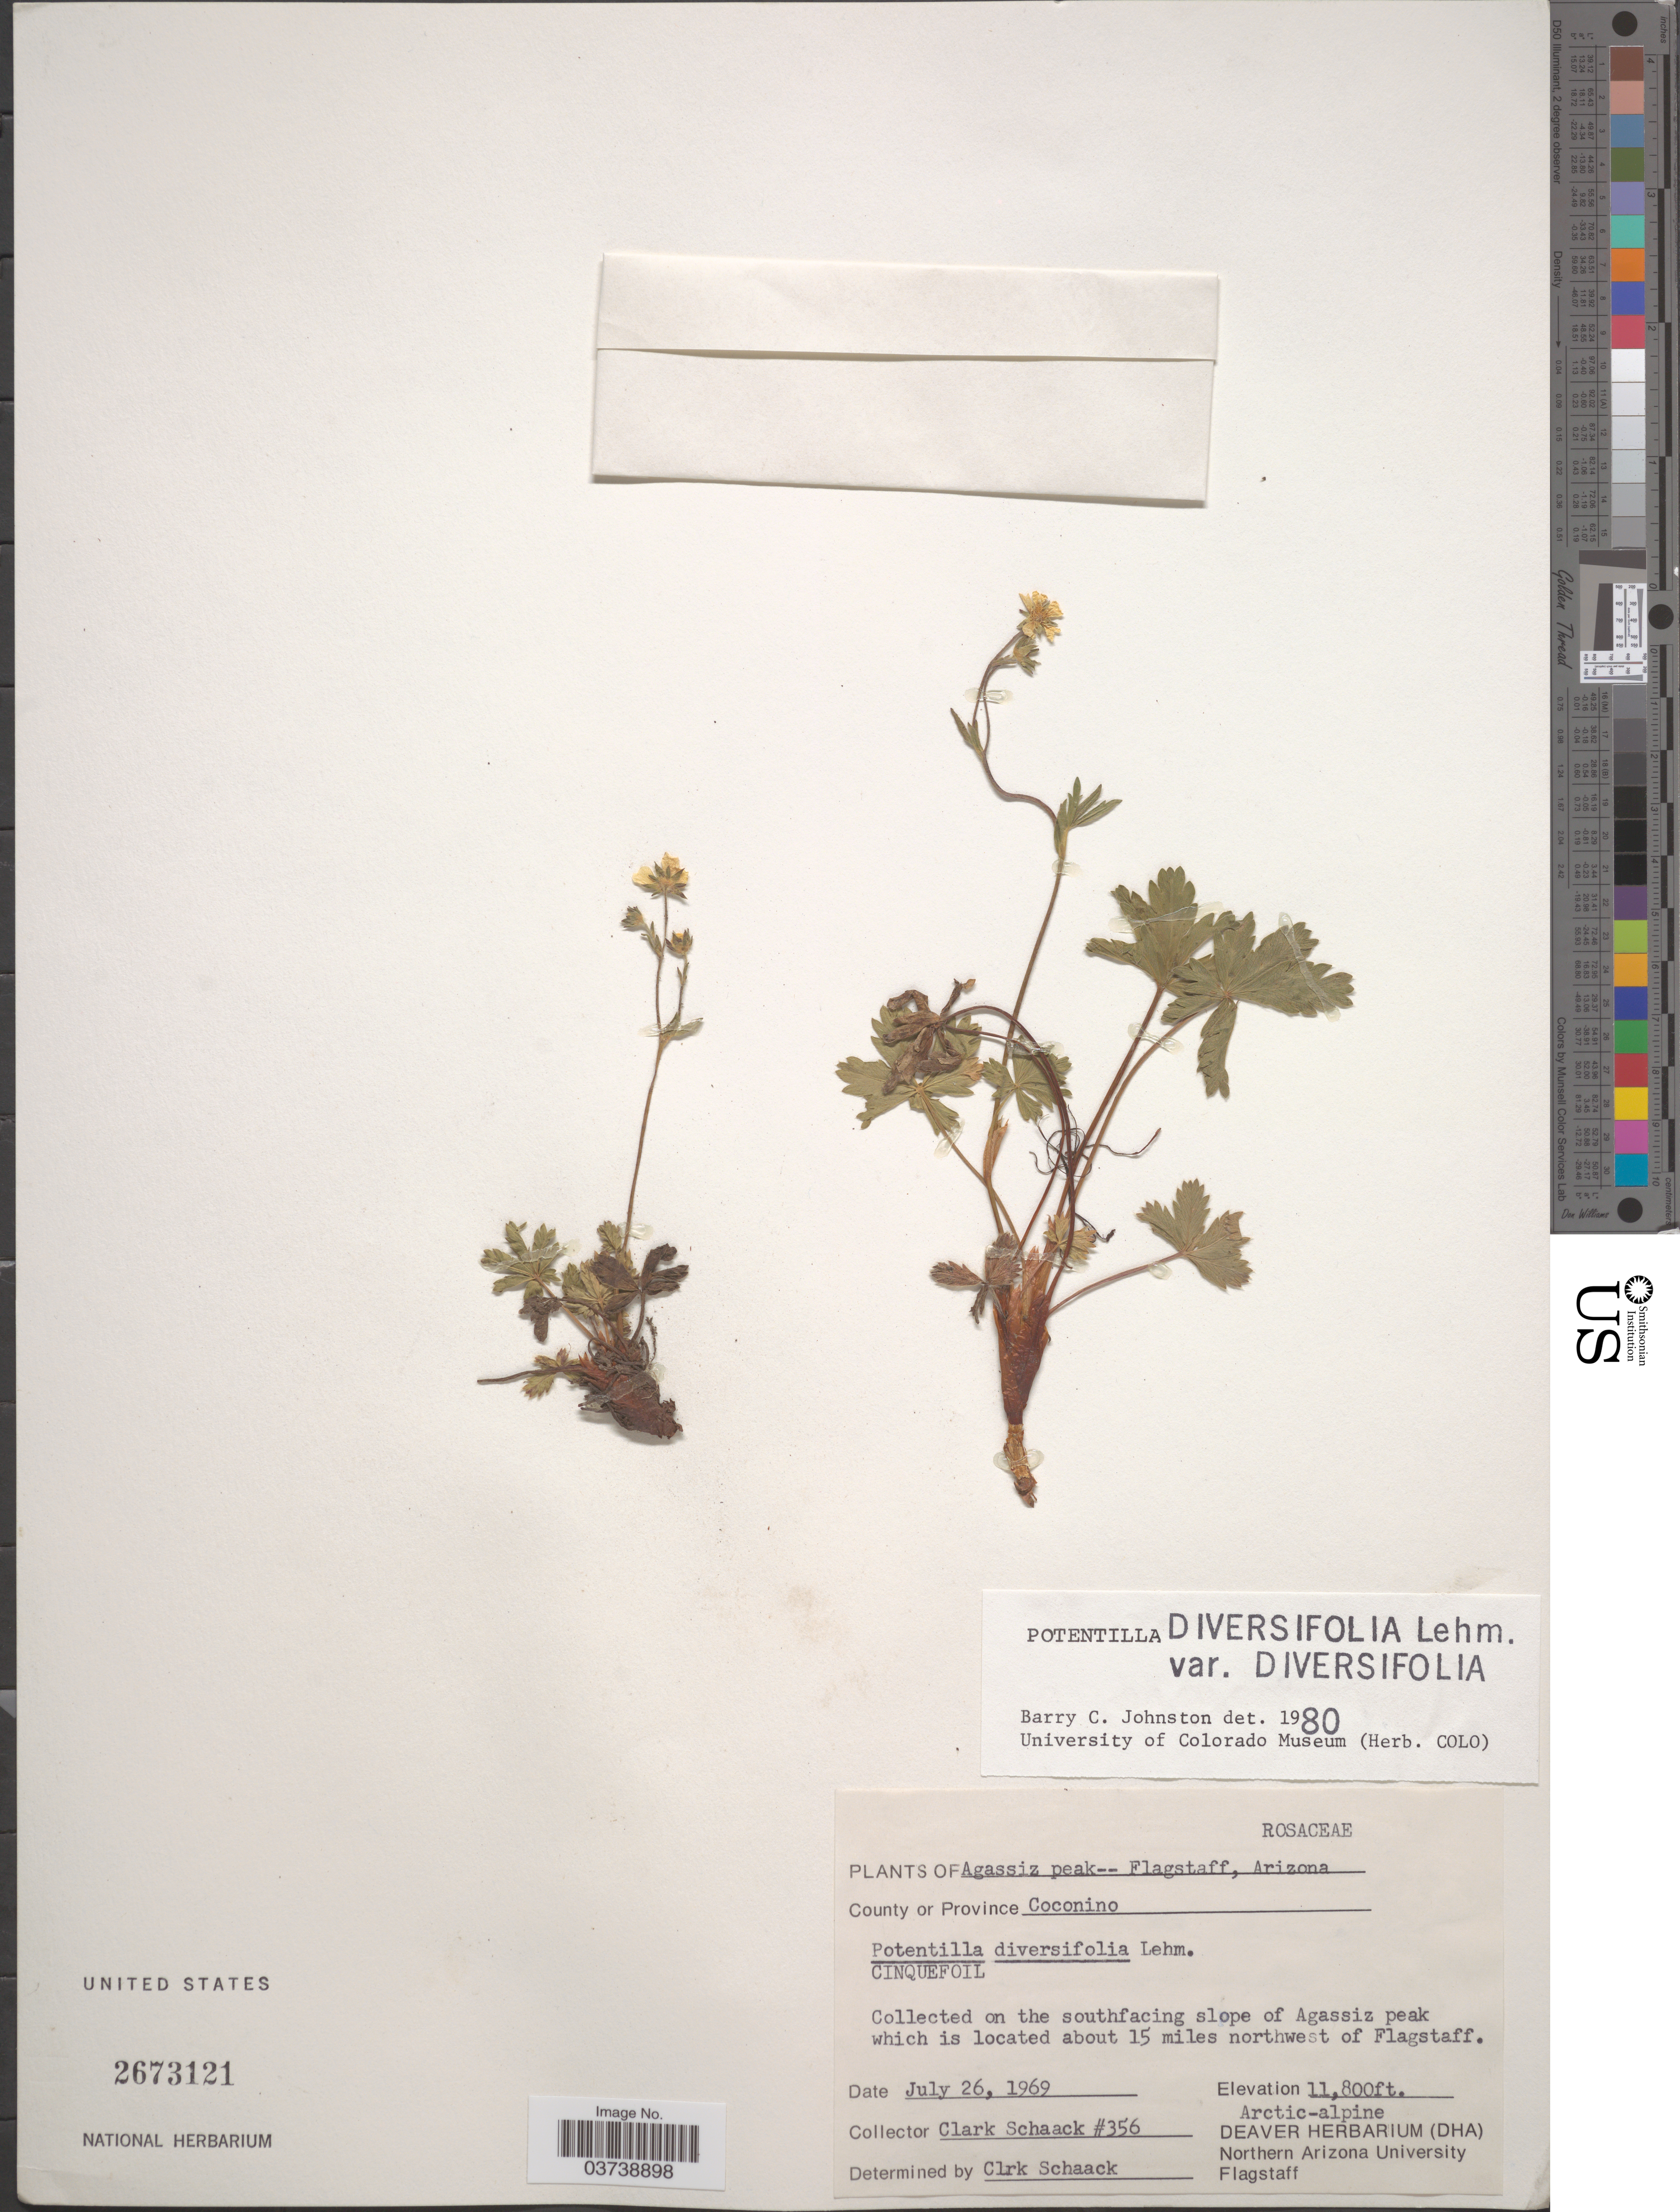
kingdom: Plantae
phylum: Tracheophyta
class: Magnoliopsida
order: Rosales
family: Rosaceae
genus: Potentilla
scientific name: Potentilla diversifolia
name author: Lehm.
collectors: C. G. Schaack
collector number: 356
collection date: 1969-07-26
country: United States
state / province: Arizona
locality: Agassiz peak-- Flagstaff. County or Province Coconino. On the southfacing slope of Agassiz peak which is located about 15 miles northwest of Flagstaff.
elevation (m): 3597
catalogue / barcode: US 2673121